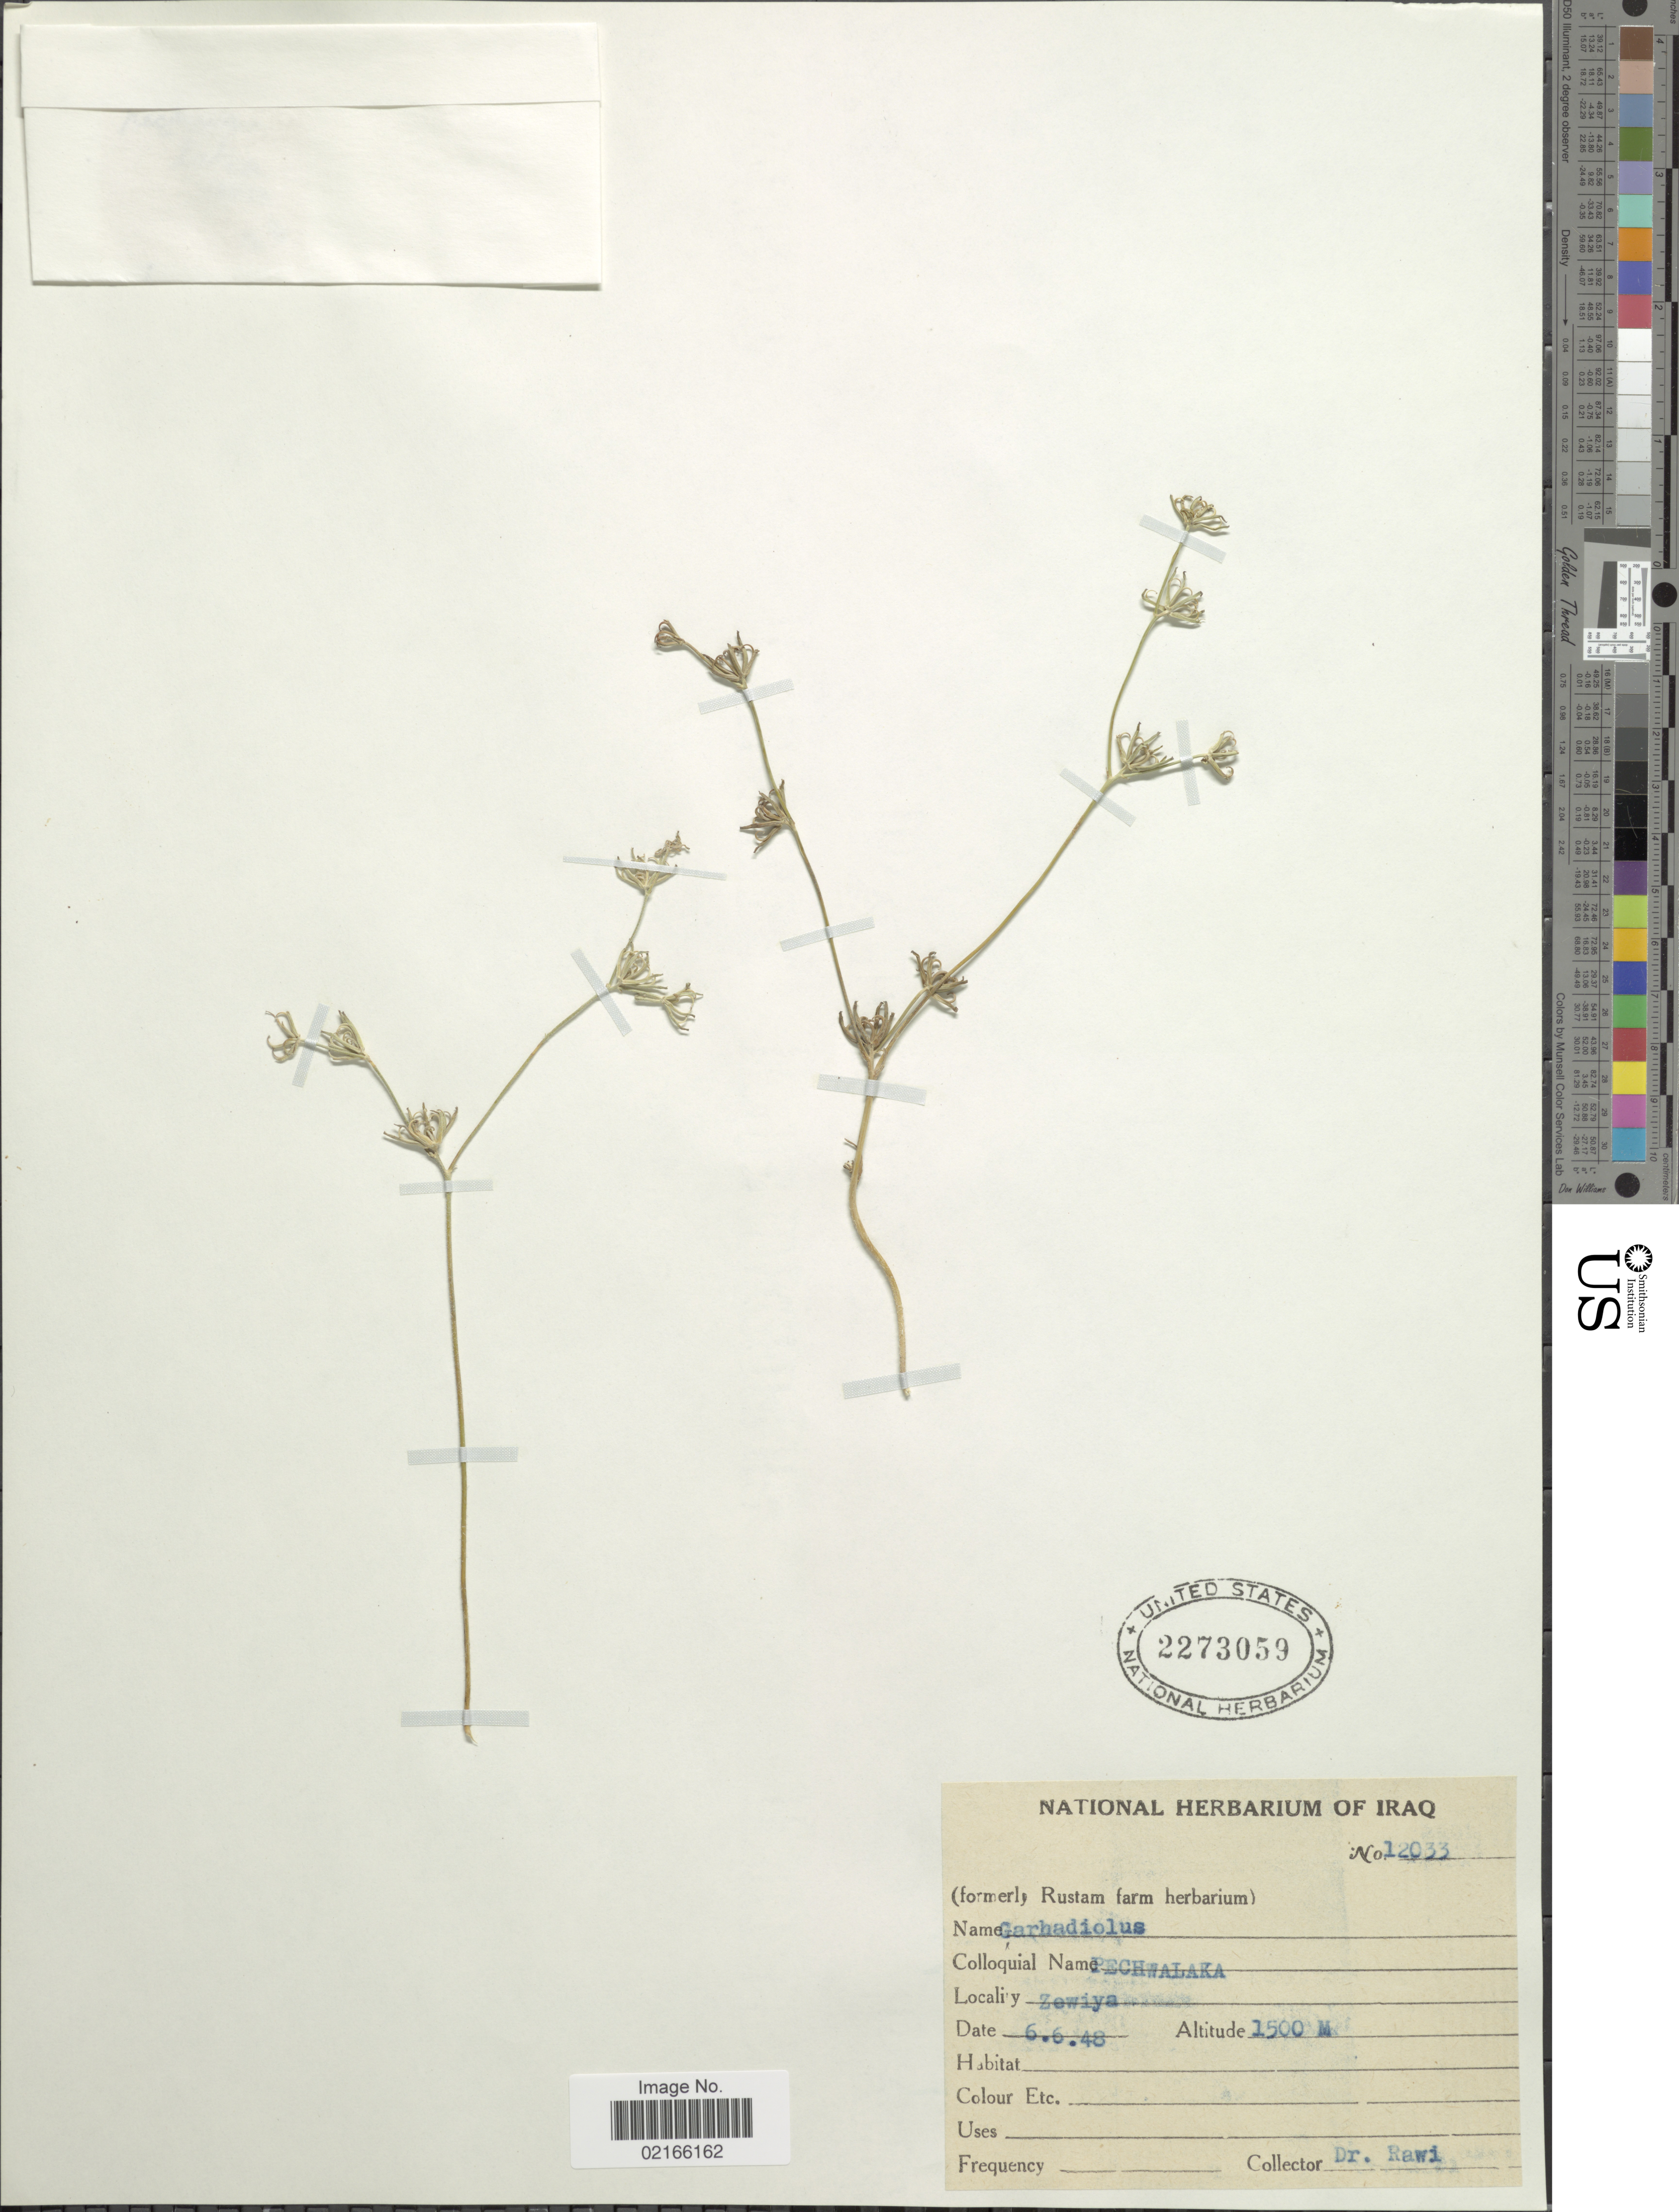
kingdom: Plantae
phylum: Tracheophyta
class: Magnoliopsida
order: Asterales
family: Asteraceae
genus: Garhadiolus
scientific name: Garhadiolus sp.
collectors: -. Rawi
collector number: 12033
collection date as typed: Transcribed d/m/y: 6/6/48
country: Iraq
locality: Zewiya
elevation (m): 1500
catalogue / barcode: US 2273059